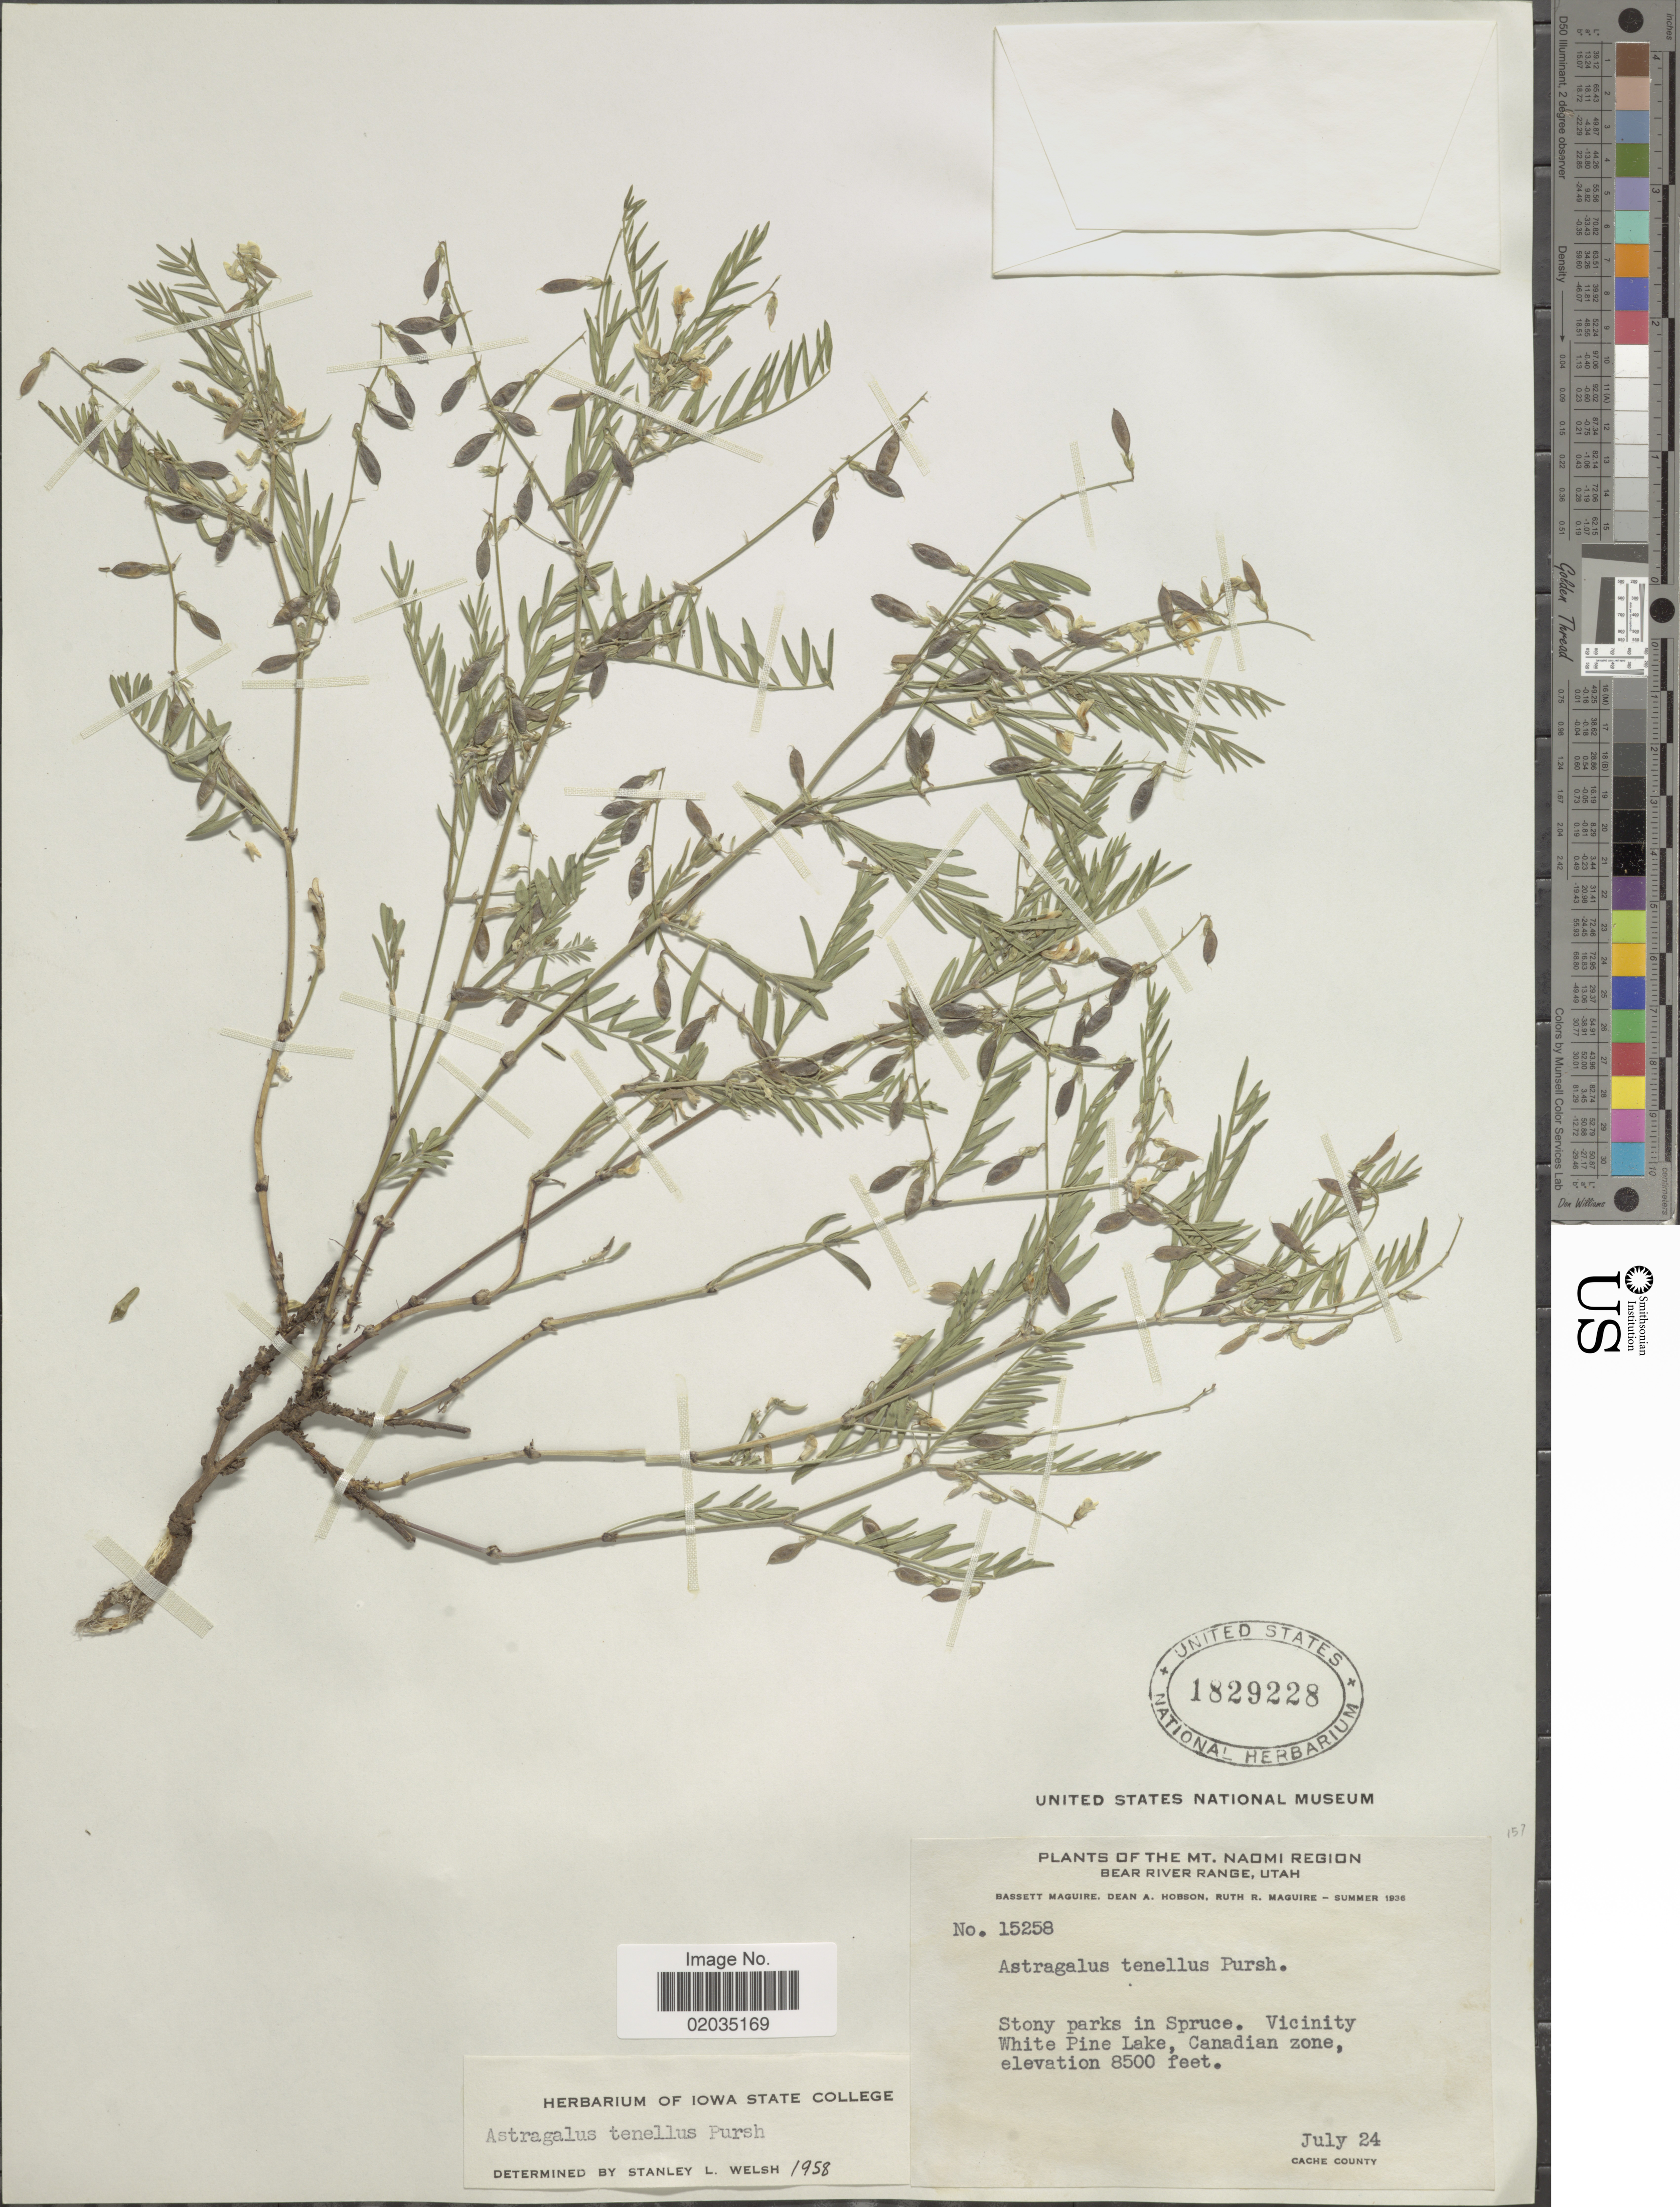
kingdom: Plantae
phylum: Tracheophyta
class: Magnoliopsida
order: Fabales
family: Fabaceae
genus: Astragalus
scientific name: Astragalus tenellus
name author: Pursh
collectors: B. Maguire, D. Hobson & R. R. Maguire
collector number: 15258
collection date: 1936-07-24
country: United States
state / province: Utah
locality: The Mt. Naomi Region, Bear River Range, Vicinity White Pine Lake, Canadian zone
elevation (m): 2591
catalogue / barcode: US 1829228